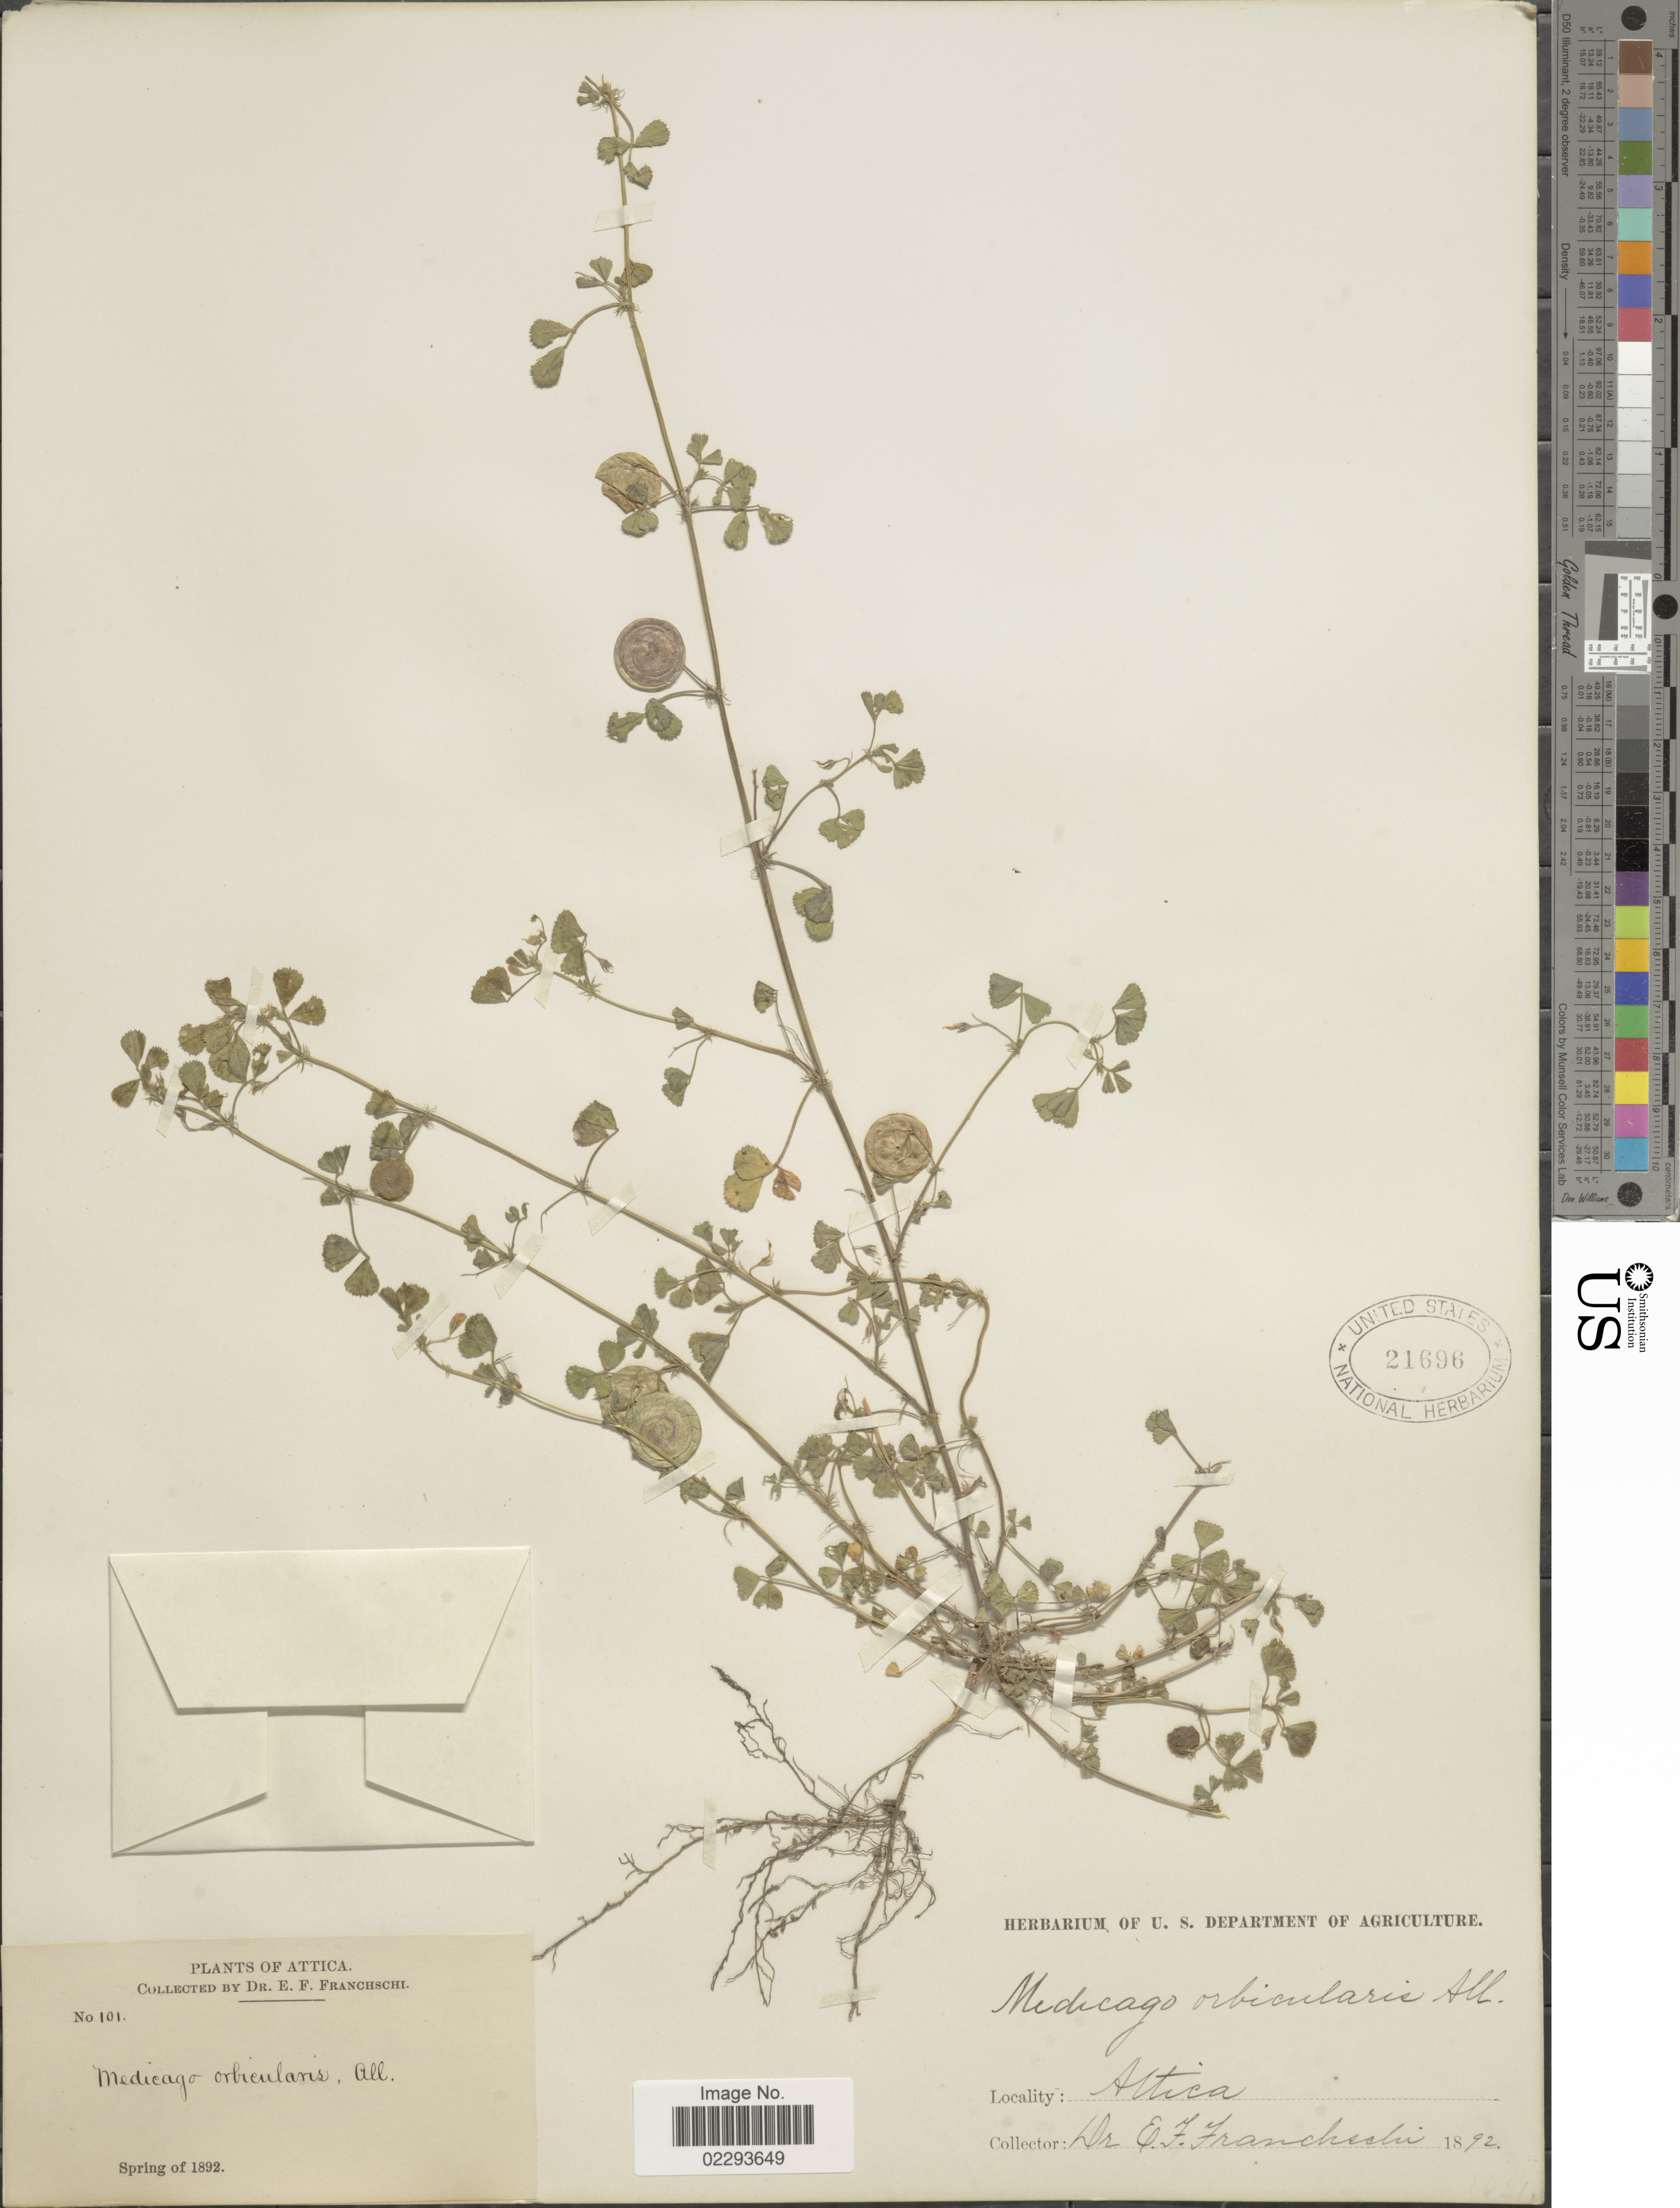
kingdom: Plantae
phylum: Tracheophyta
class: Magnoliopsida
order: Fabales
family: Fabaceae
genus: Medicago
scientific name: Medicago orbicularis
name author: (L.) Bartal.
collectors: E. Franchschi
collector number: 101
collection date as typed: Spring of 1892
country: Greece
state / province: Attica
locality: Attica.